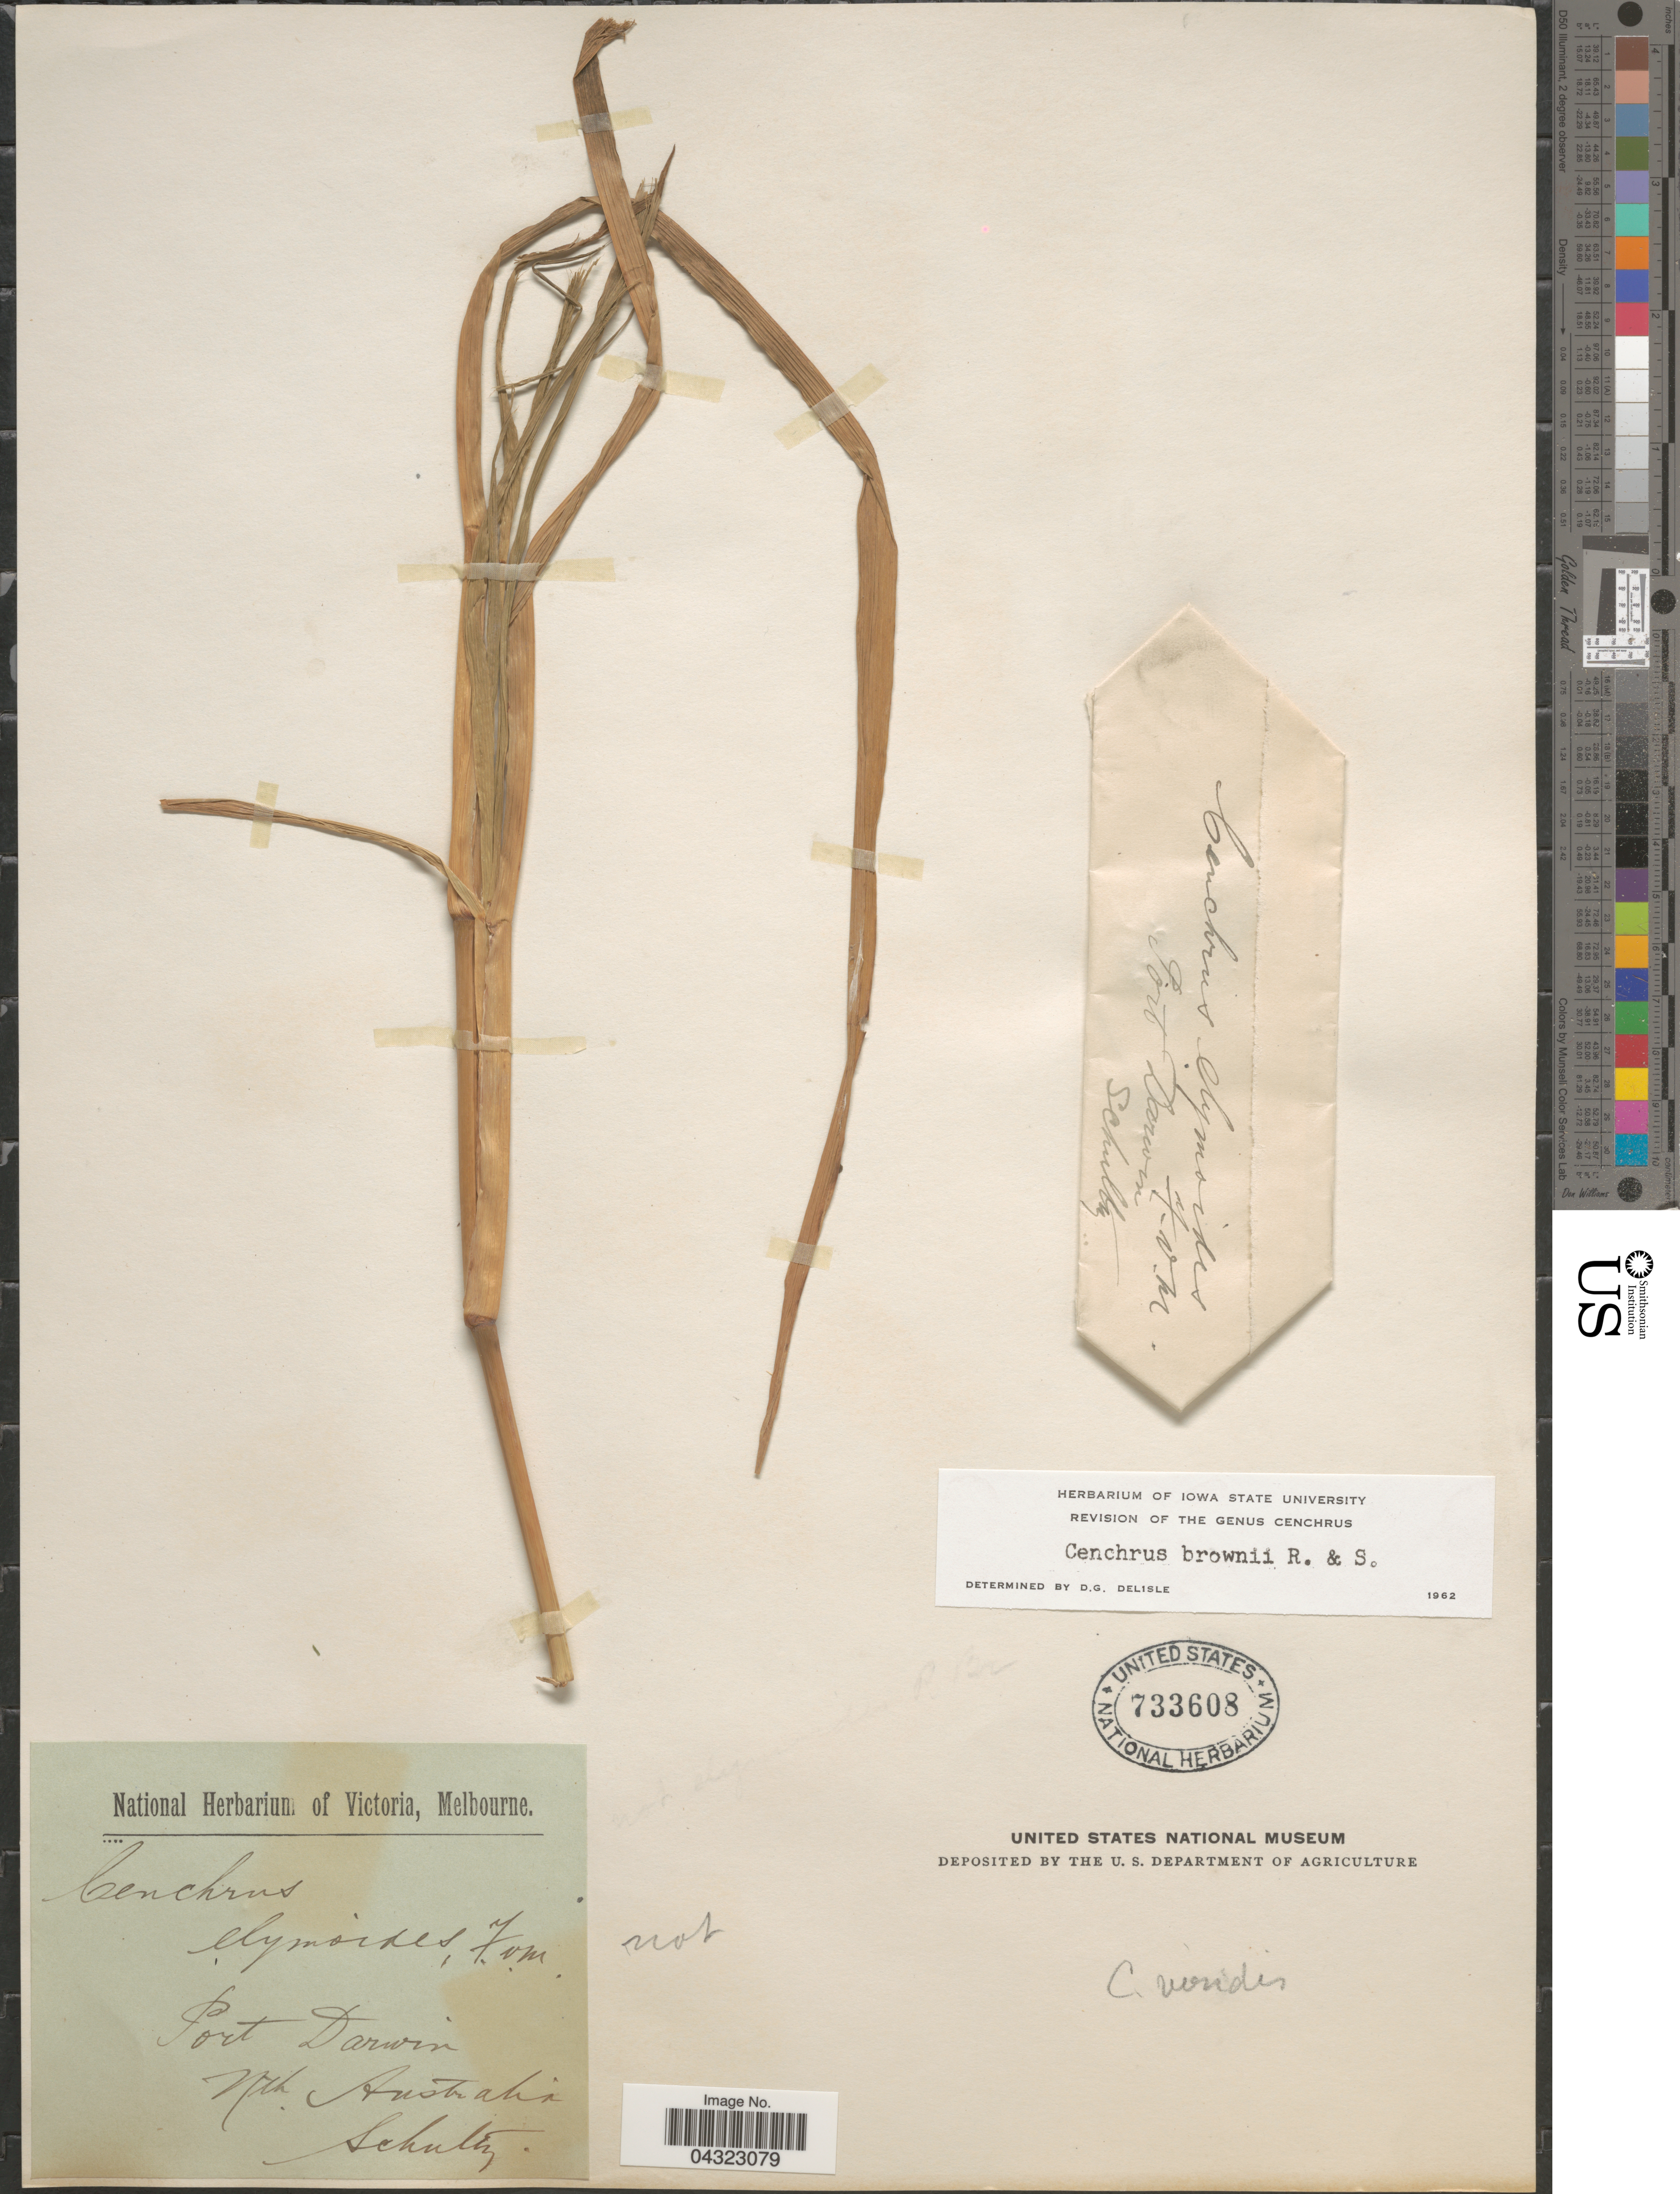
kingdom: Plantae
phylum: Tracheophyta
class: Liliopsida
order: Poales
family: Poaceae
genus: Cenchrus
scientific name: Cenchrus brownii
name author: Roem. & Schult.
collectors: -. Schultz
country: Australia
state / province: Northern Territory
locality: Port Darwin. Nth. Australia.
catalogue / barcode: US 733608